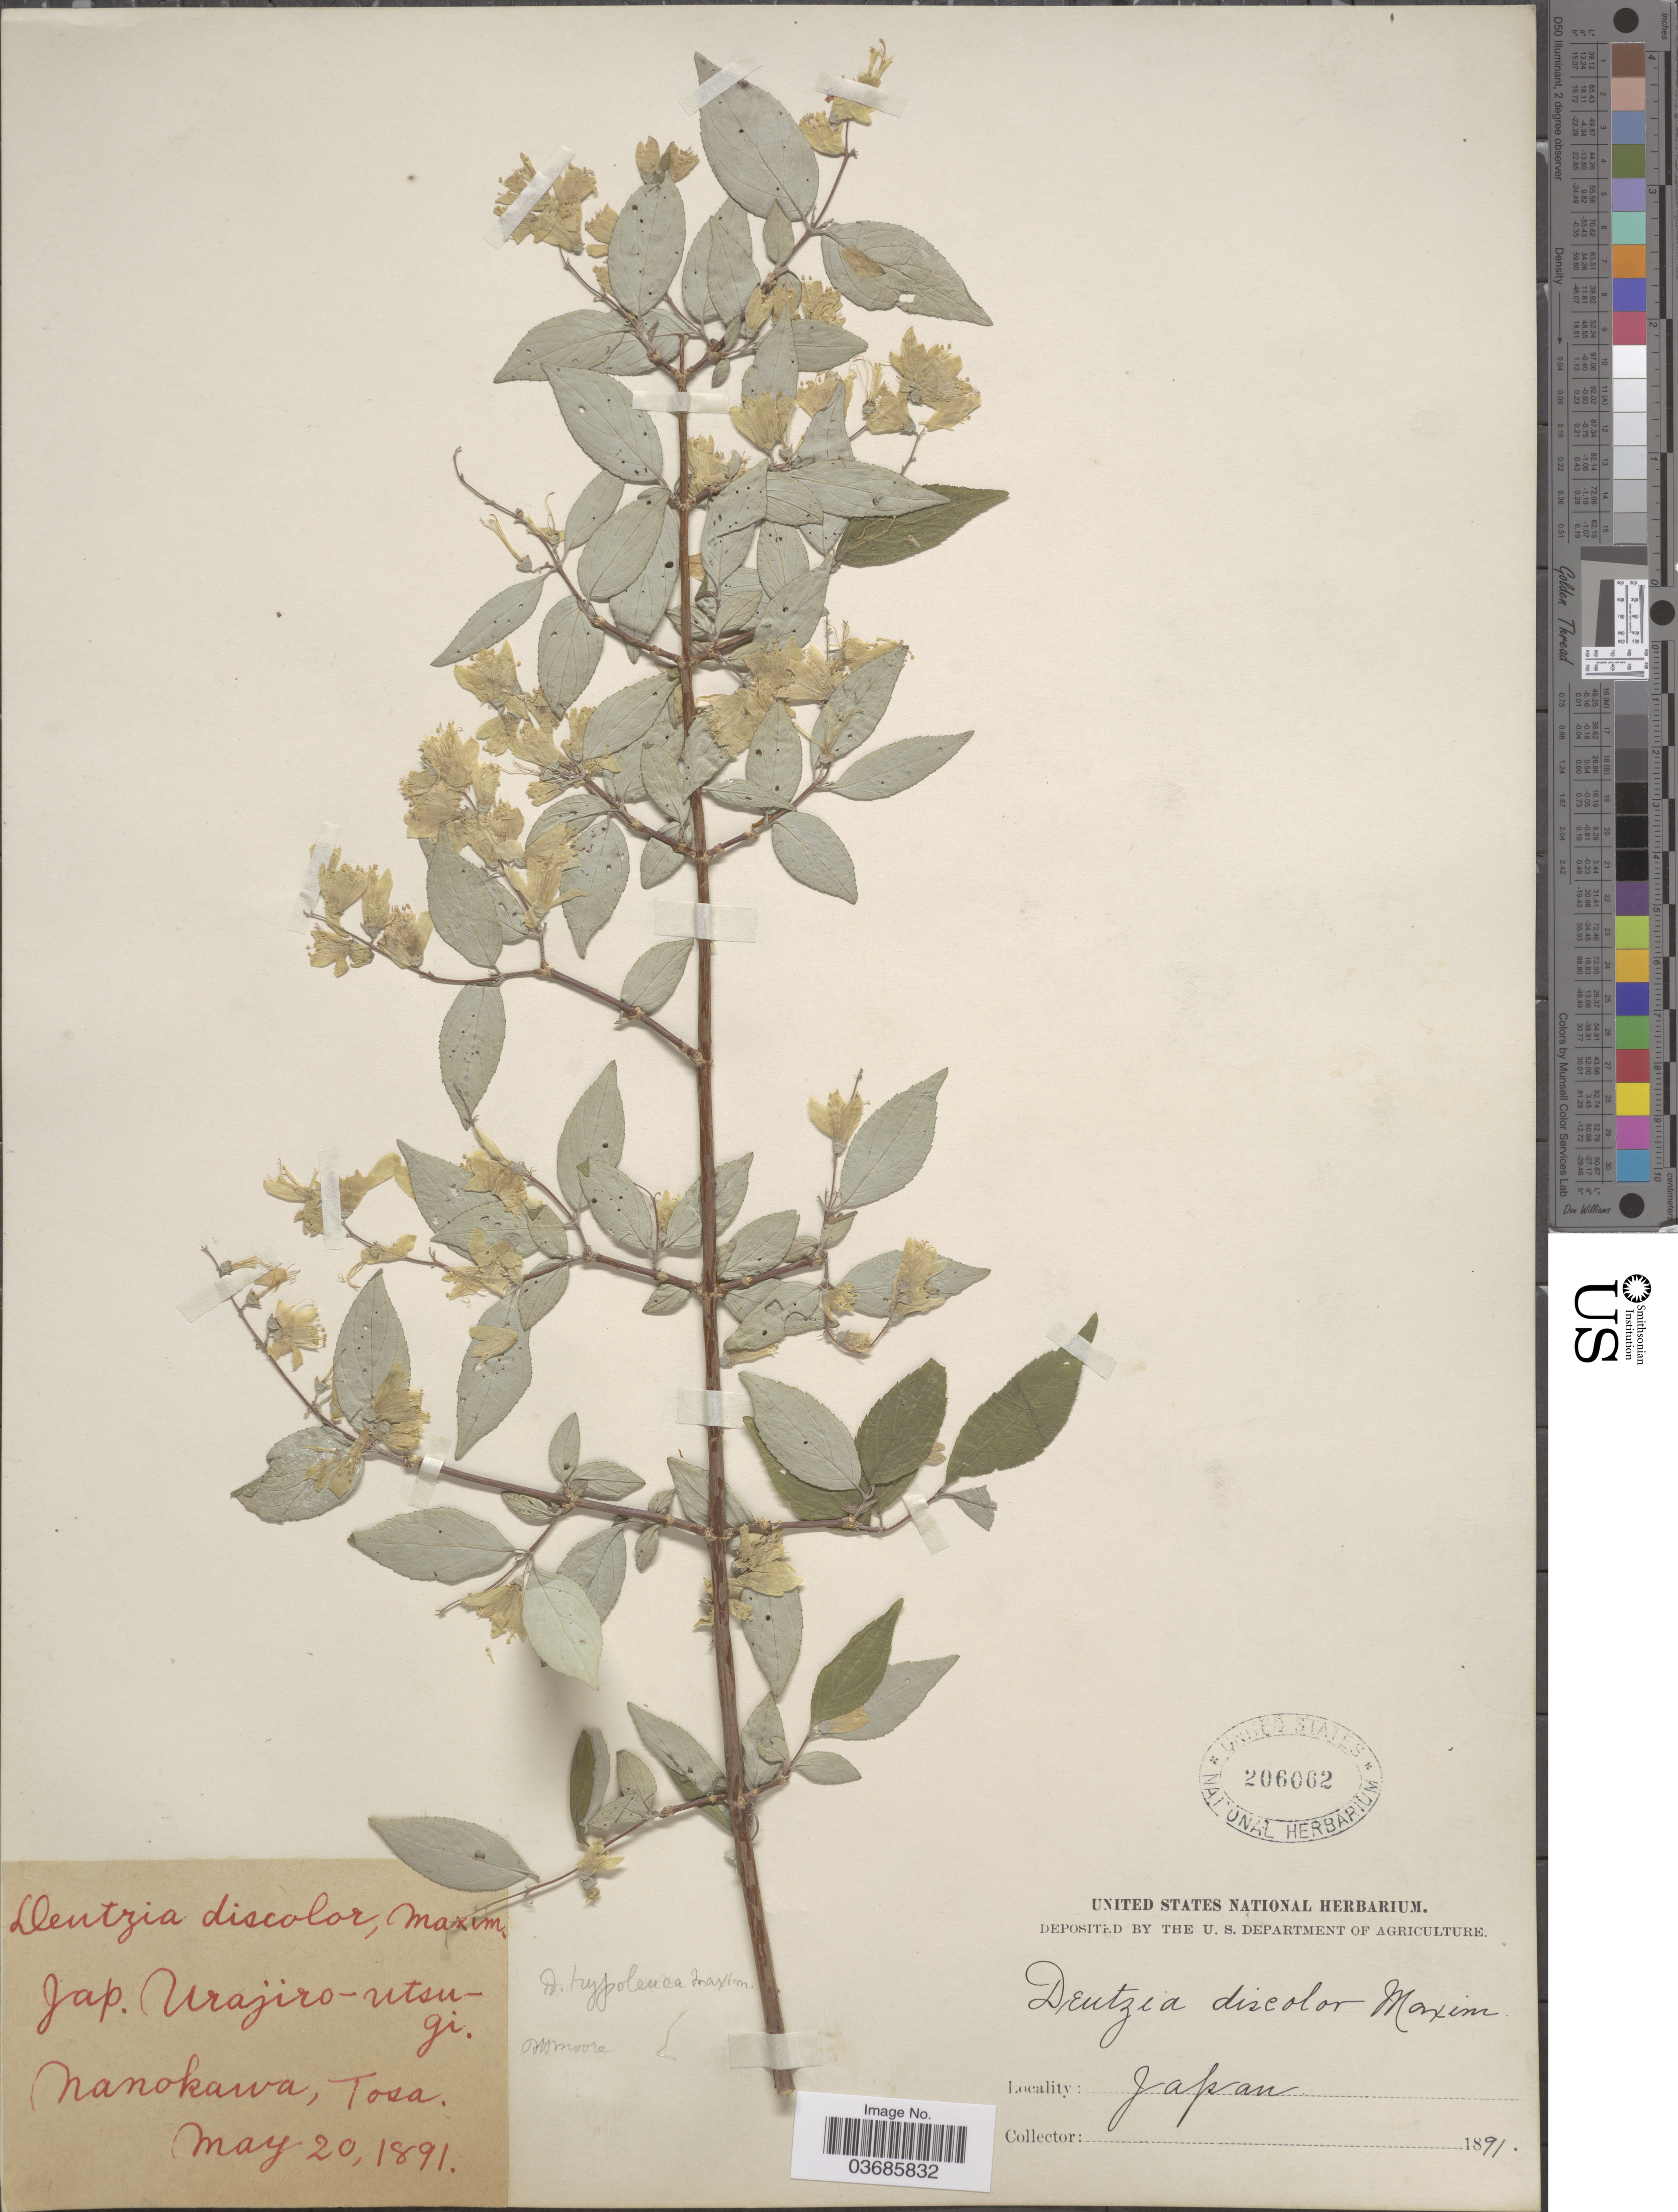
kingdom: Plantae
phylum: Tracheophyta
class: Magnoliopsida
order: Cornales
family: Hydrangeaceae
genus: Deutzia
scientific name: Deutzia discolor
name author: Hemsl.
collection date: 1891-05-20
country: Japan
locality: Nanokawa, Tosa.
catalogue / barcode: US 206062